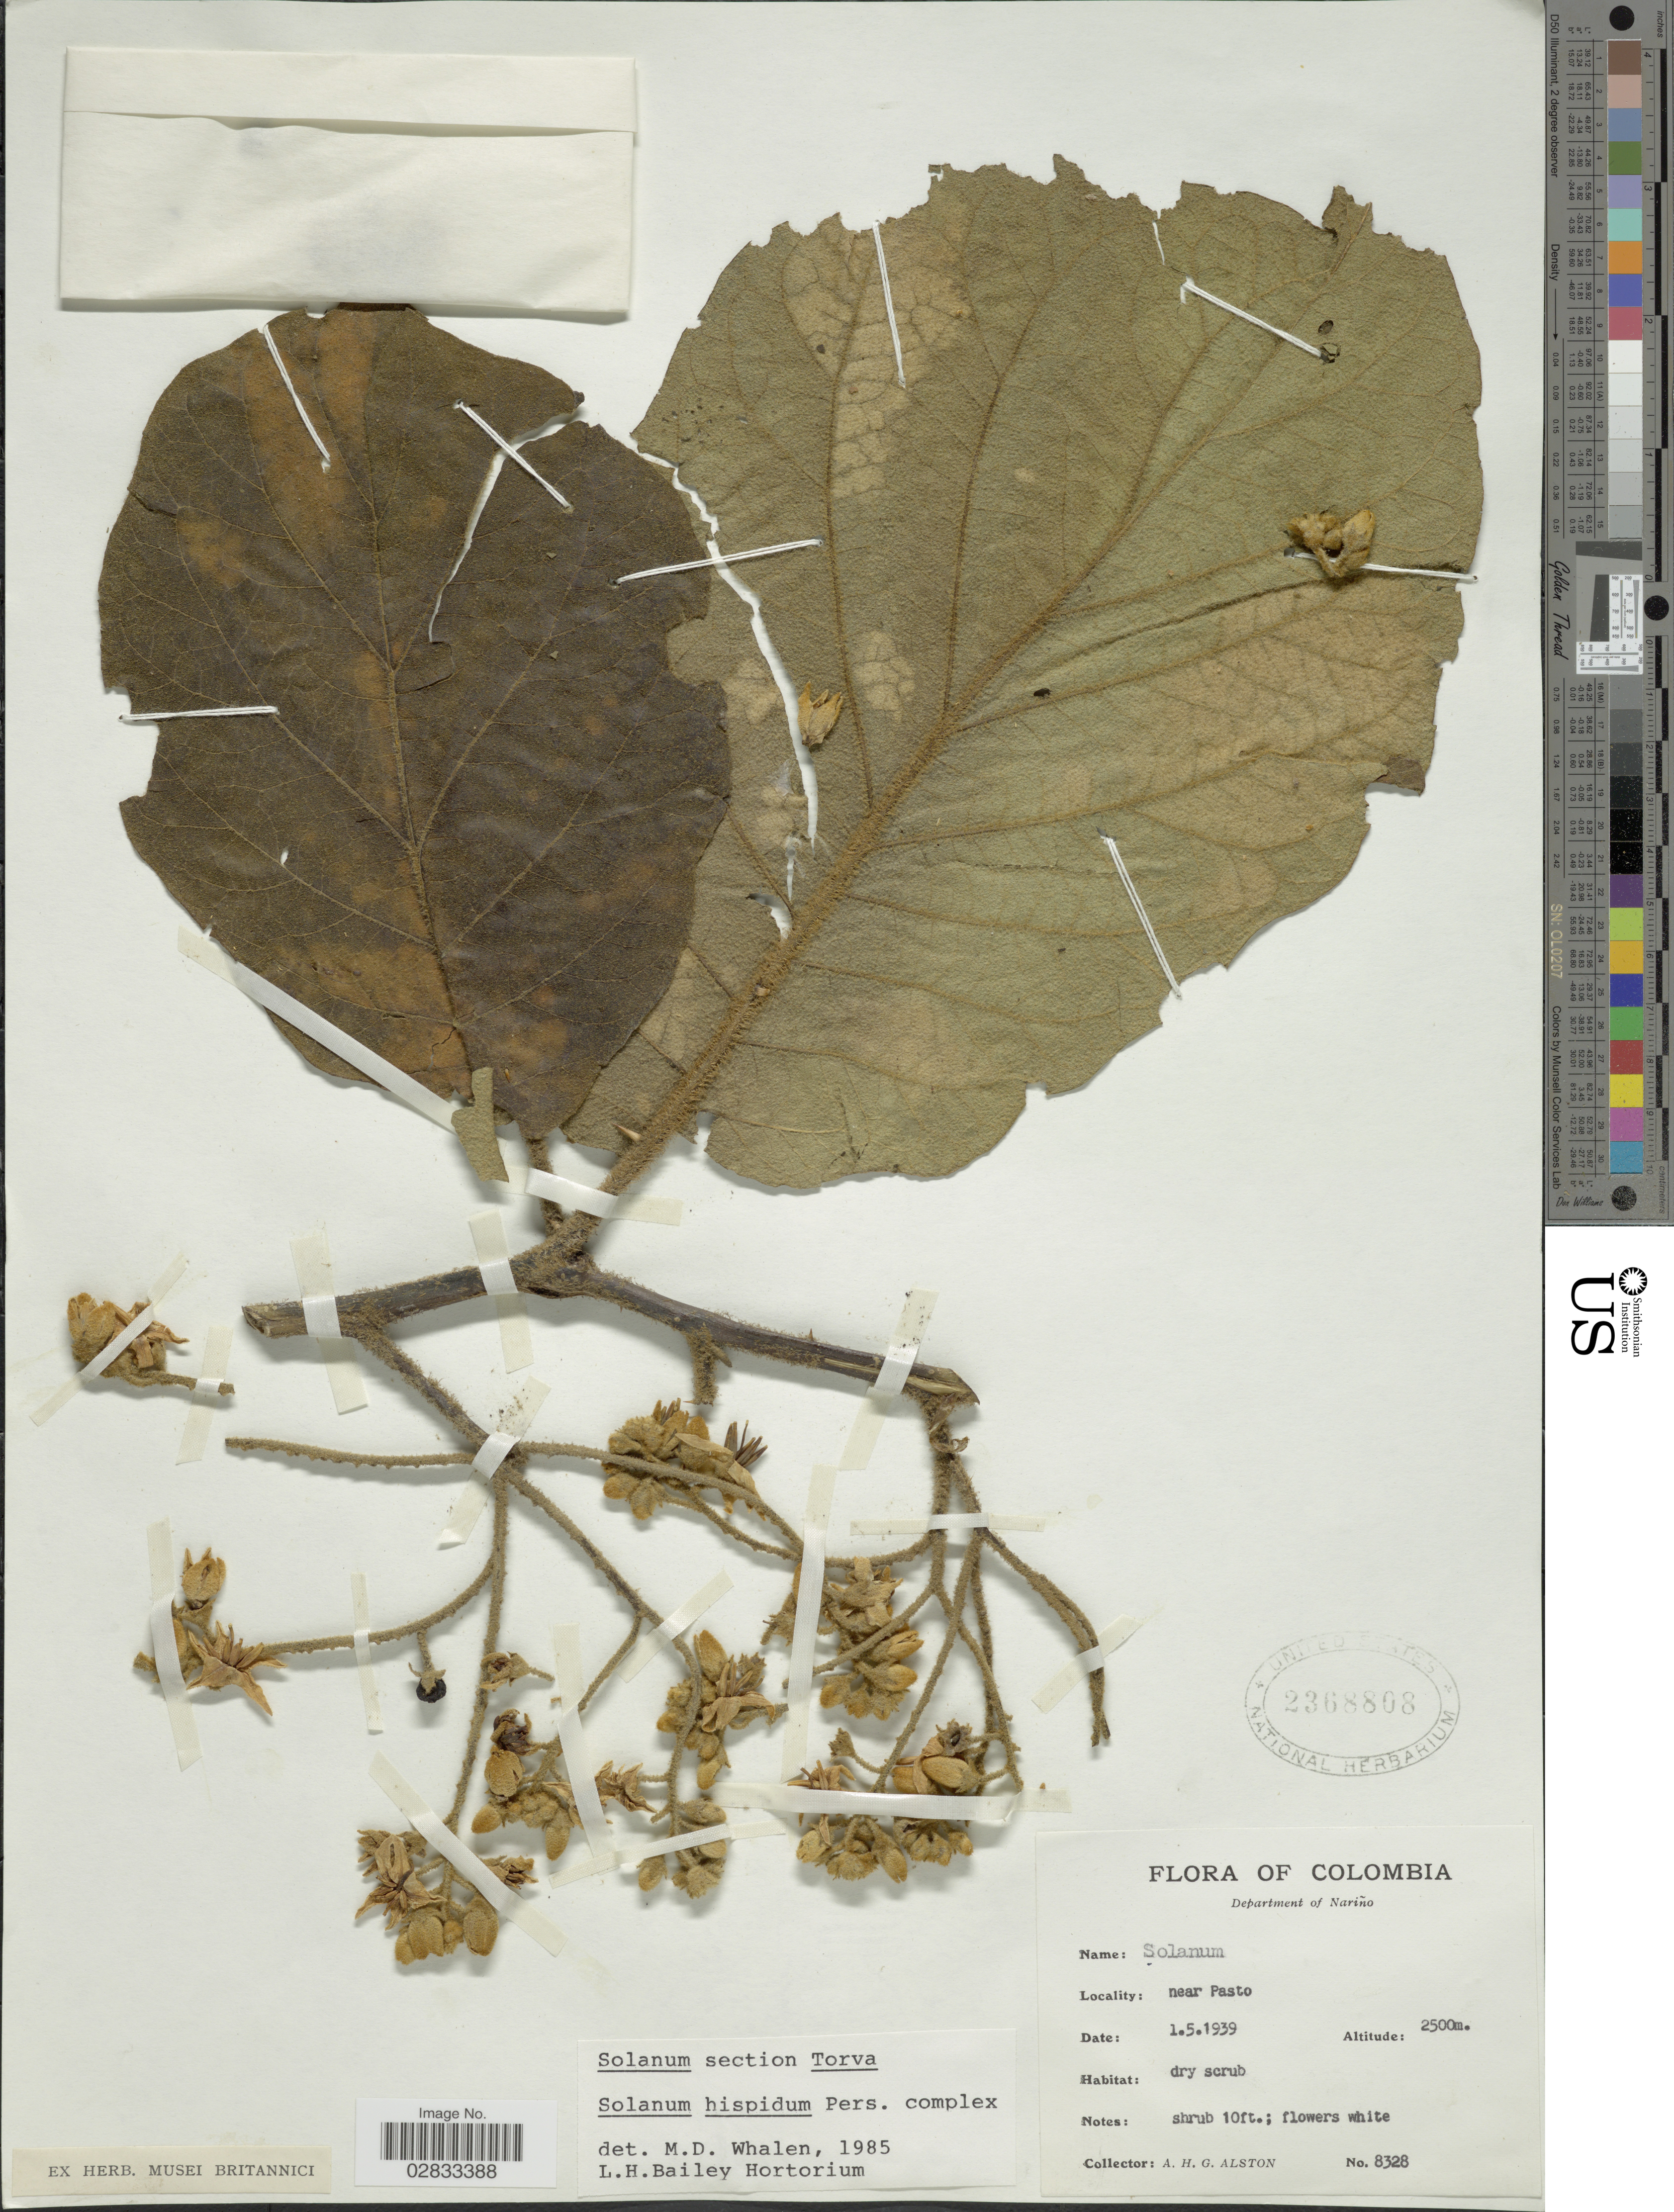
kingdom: Plantae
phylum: Tracheophyta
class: Magnoliopsida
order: Solanales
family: Solanaceae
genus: Solanum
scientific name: Solanum hispidum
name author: Pers.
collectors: A. H. Alston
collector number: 8328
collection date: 1939-05-01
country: Colombia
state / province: Nariño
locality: Department Nariño, near Pasto.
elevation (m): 2500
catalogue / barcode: US 2368808